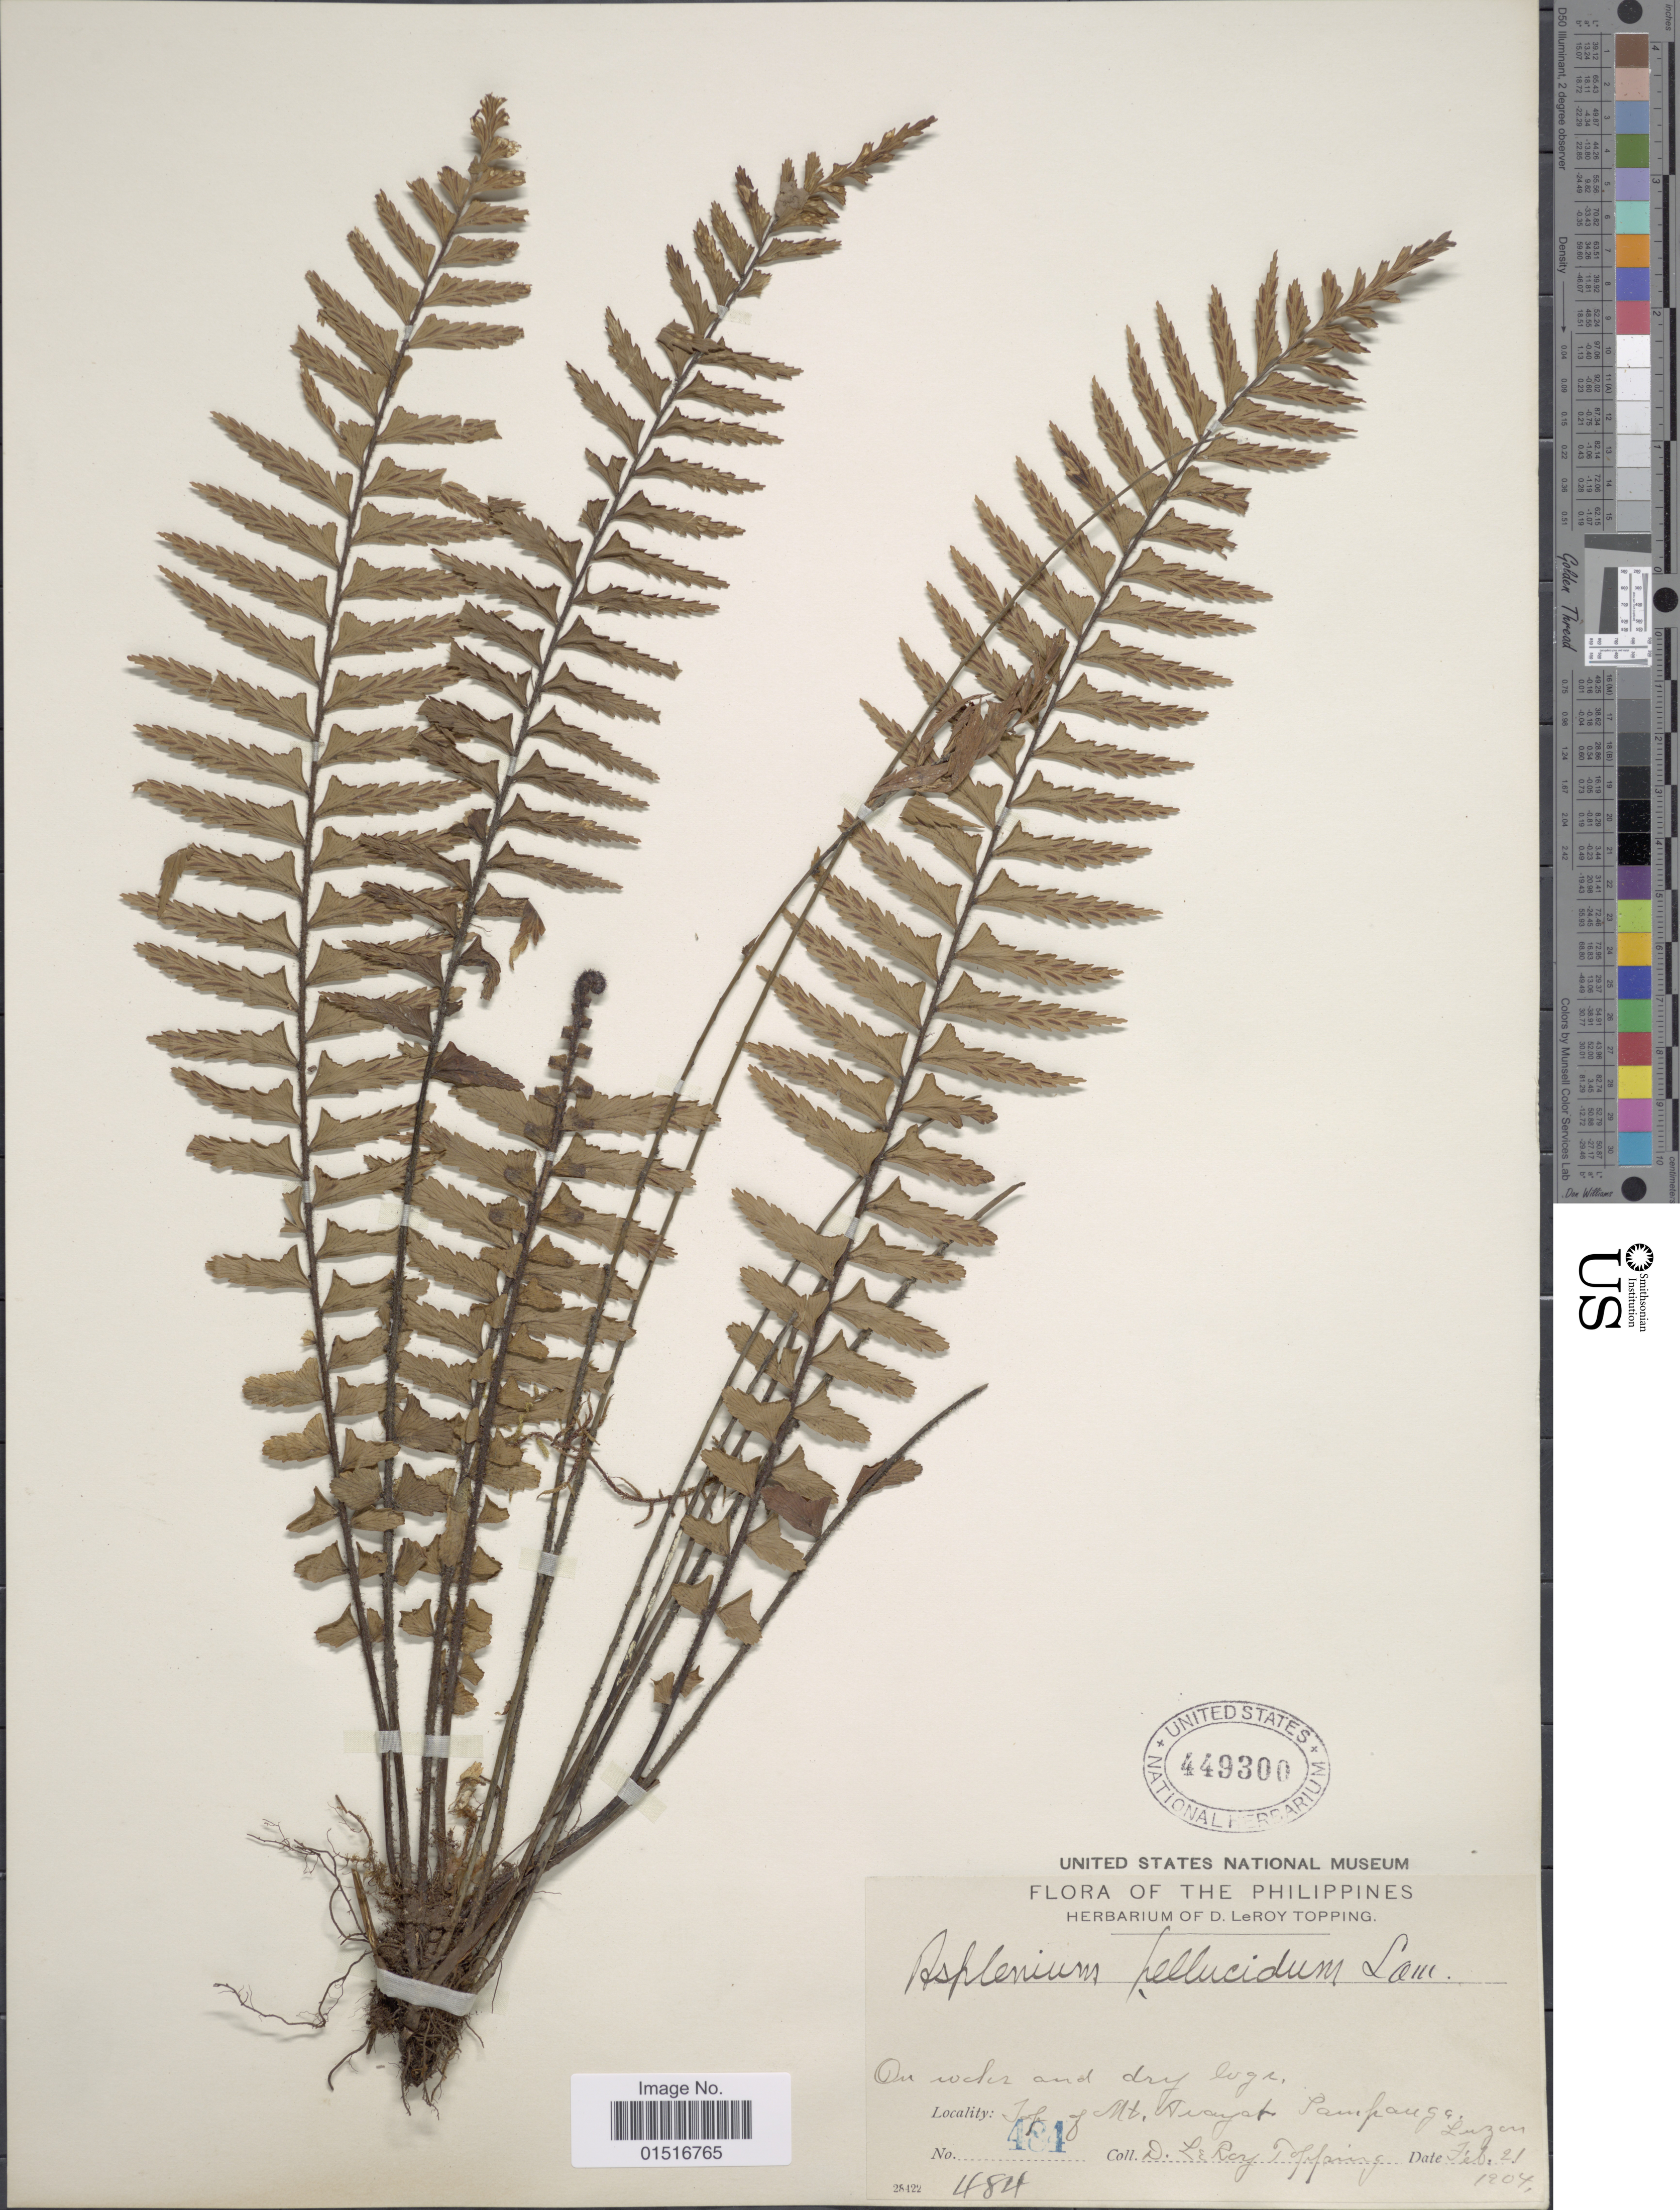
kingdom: Plantae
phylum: Tracheophyta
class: Polypodiopsida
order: Polypodiales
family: Aspleniaceae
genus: Asplenium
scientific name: Asplenium pellucidum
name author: Lam.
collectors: D. L. Topping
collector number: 484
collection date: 1904-02-21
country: Philippines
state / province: Central Luzon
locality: Top of Mt. Arayat. Arayat, Pampanga. Luzon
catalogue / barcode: US 449300